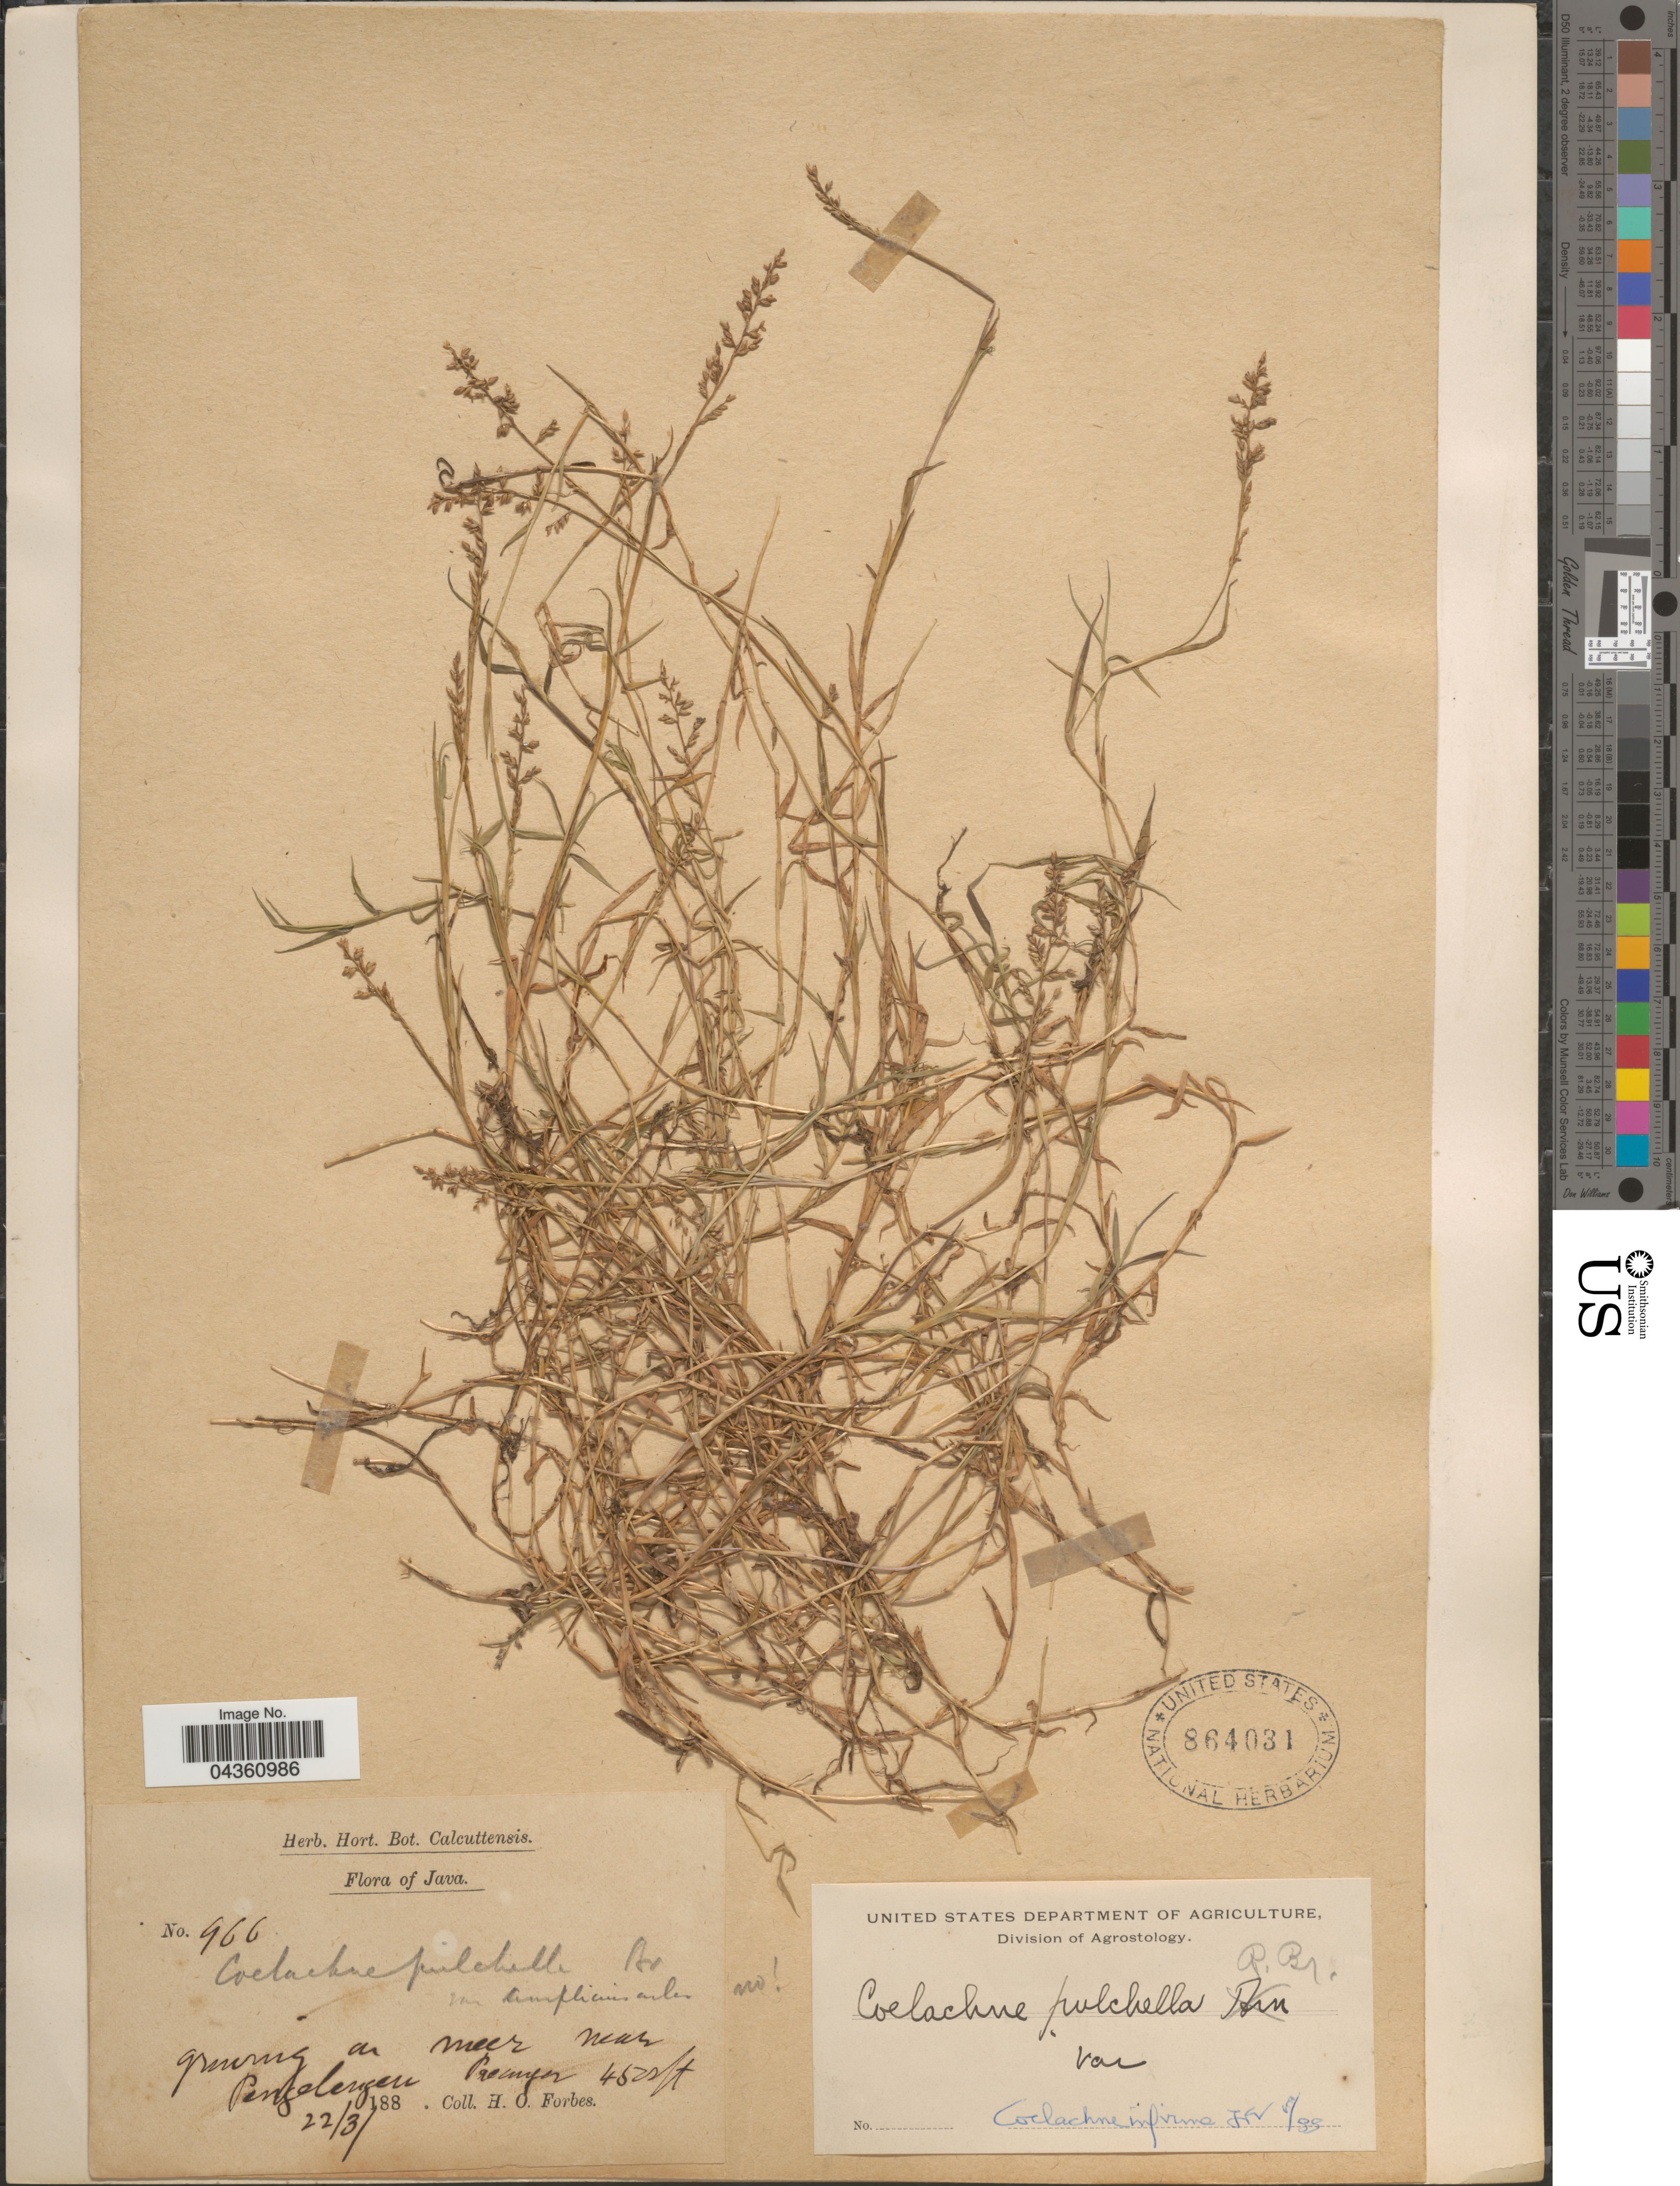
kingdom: Plantae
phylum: Tracheophyta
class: Liliopsida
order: Poales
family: Poaceae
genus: Coelachne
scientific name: Coelachne infirma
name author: Büse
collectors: H. O. Forbes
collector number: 966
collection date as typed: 22/3/188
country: Indonesia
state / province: Java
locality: On meer near Pengelengen Preanger.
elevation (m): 1372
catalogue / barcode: US 864031